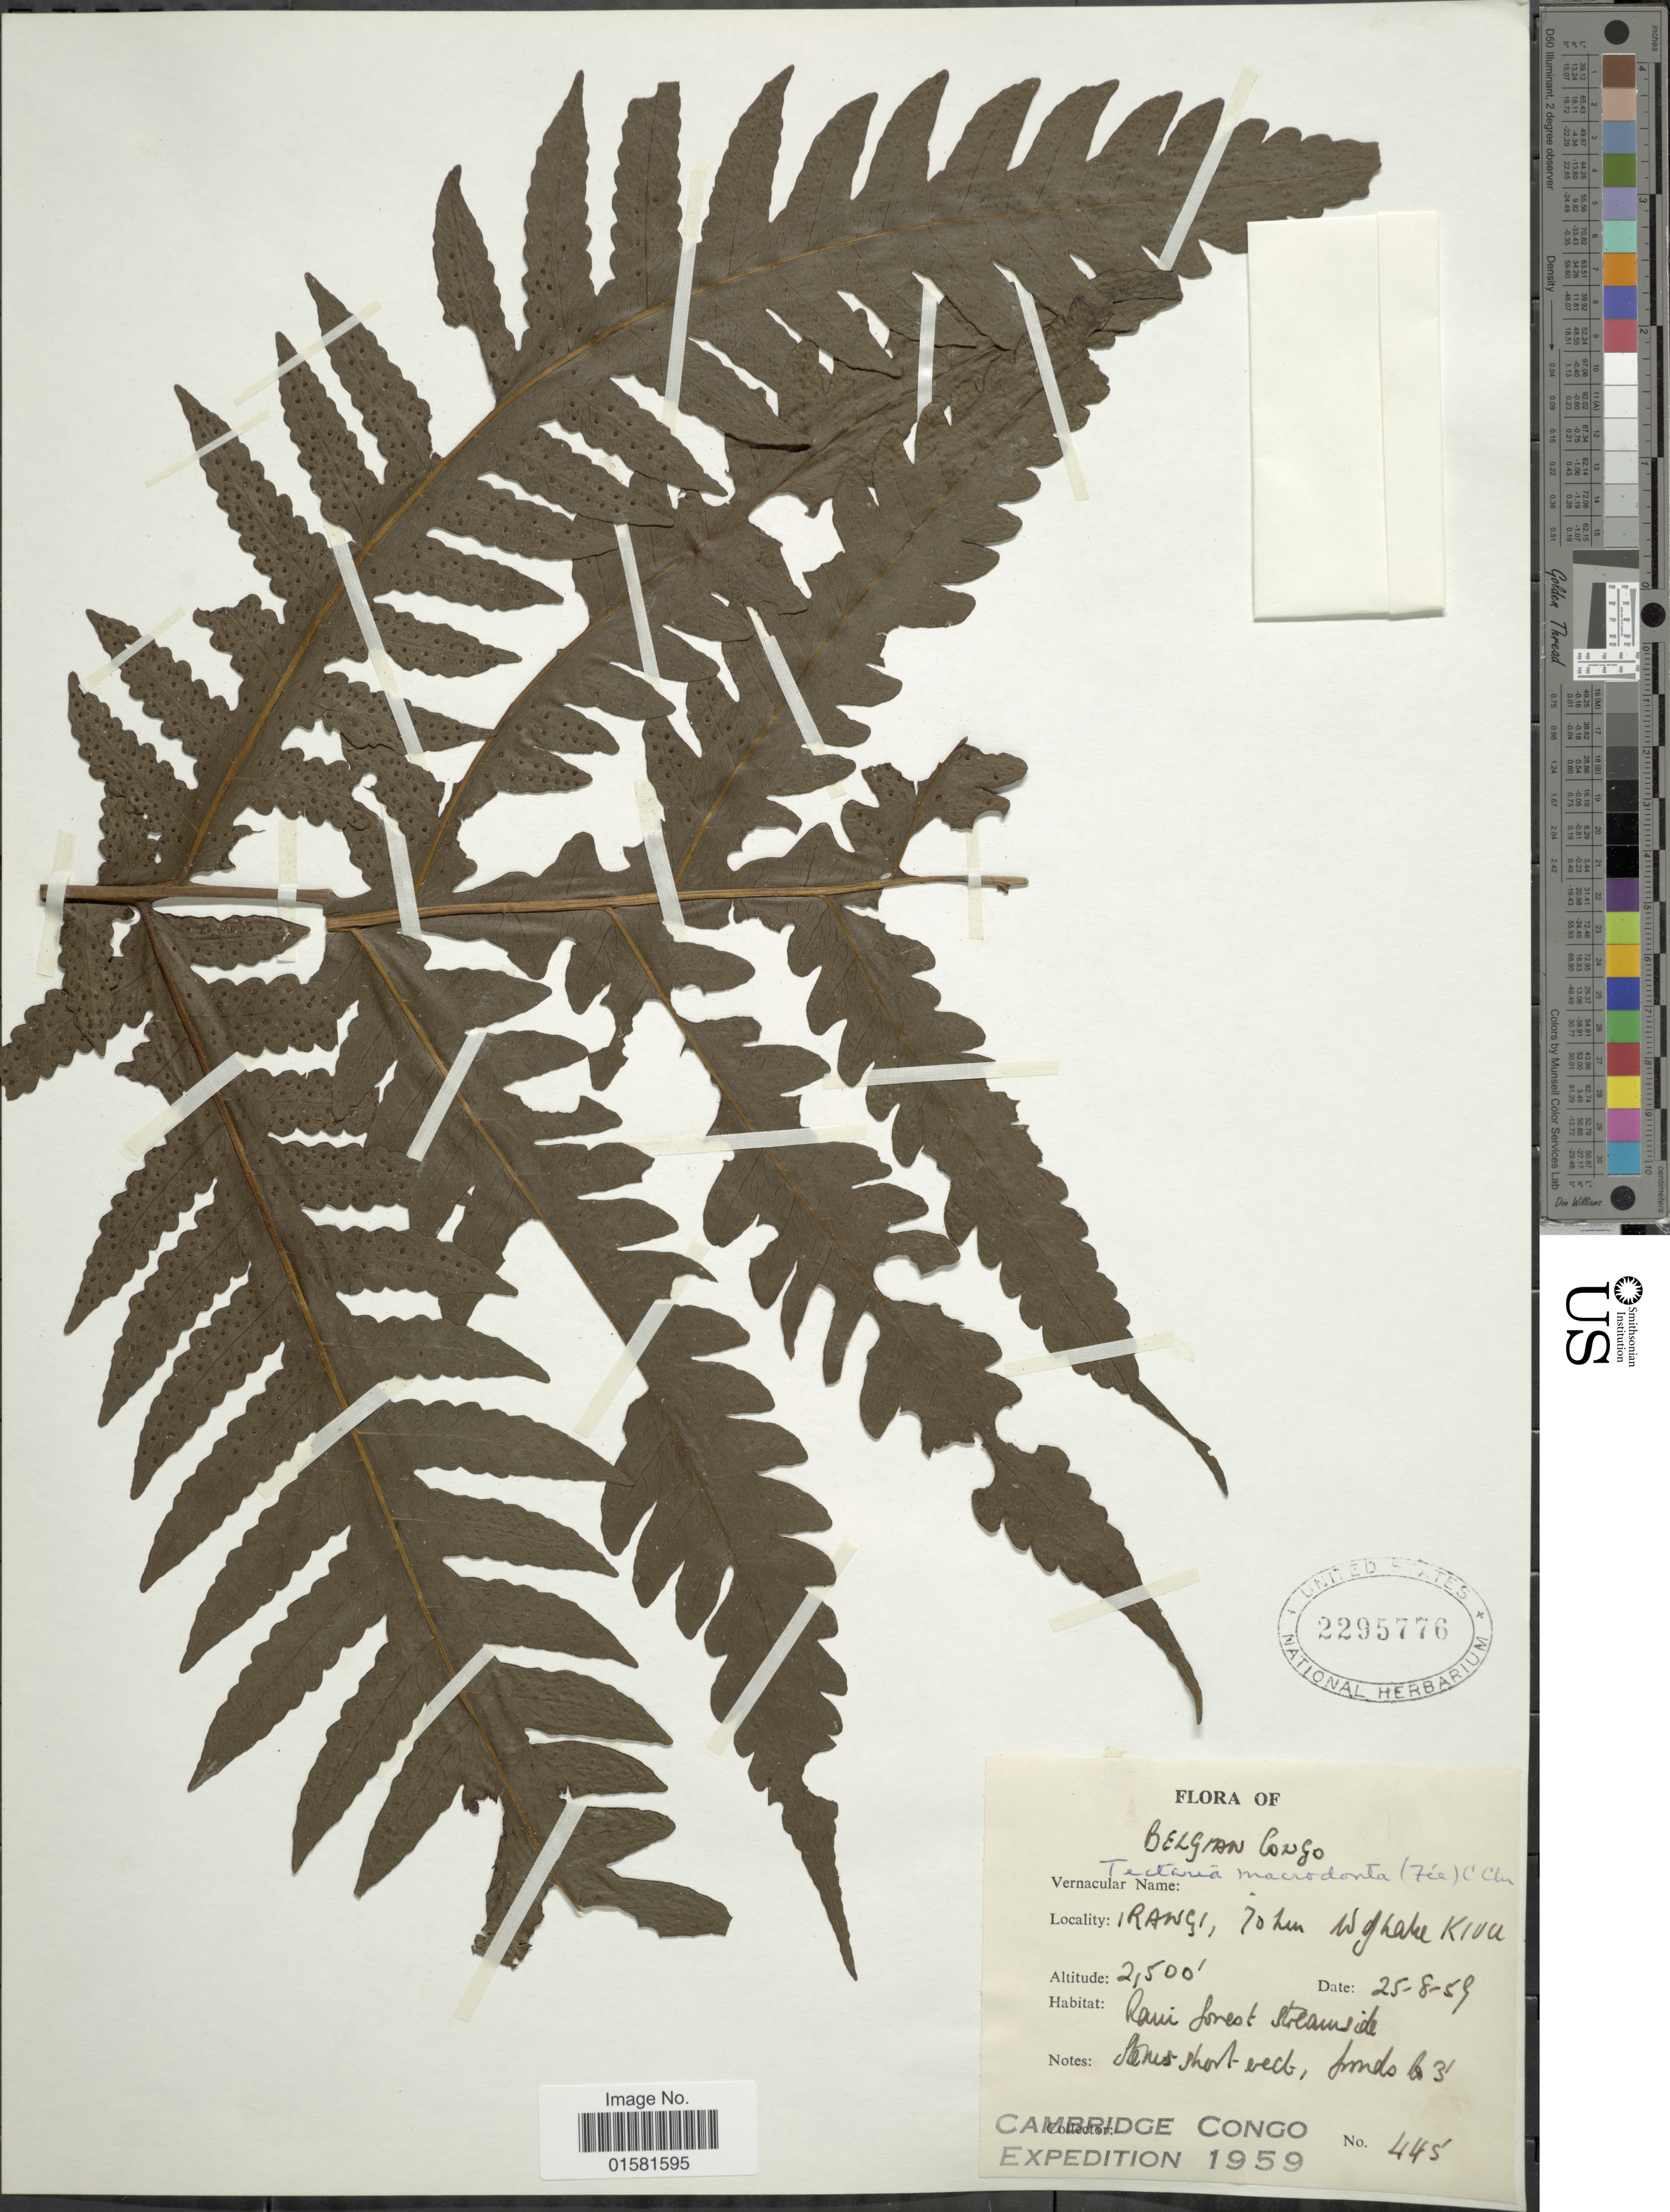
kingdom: Plantae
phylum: Tracheophyta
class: Polypodiopsida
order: Polypodiales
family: Tectariaceae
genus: Tectaria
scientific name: Tectaria macrodonta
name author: (Fée) C. Chr.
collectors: Cambridge Congo Expedition 1959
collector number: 445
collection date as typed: Transcribed d/m/y: 25/8/59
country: Congo, Democratic Republic of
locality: Belgian Congo, Irangi, 70 km of lake Kivu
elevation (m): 762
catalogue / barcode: US 2295776